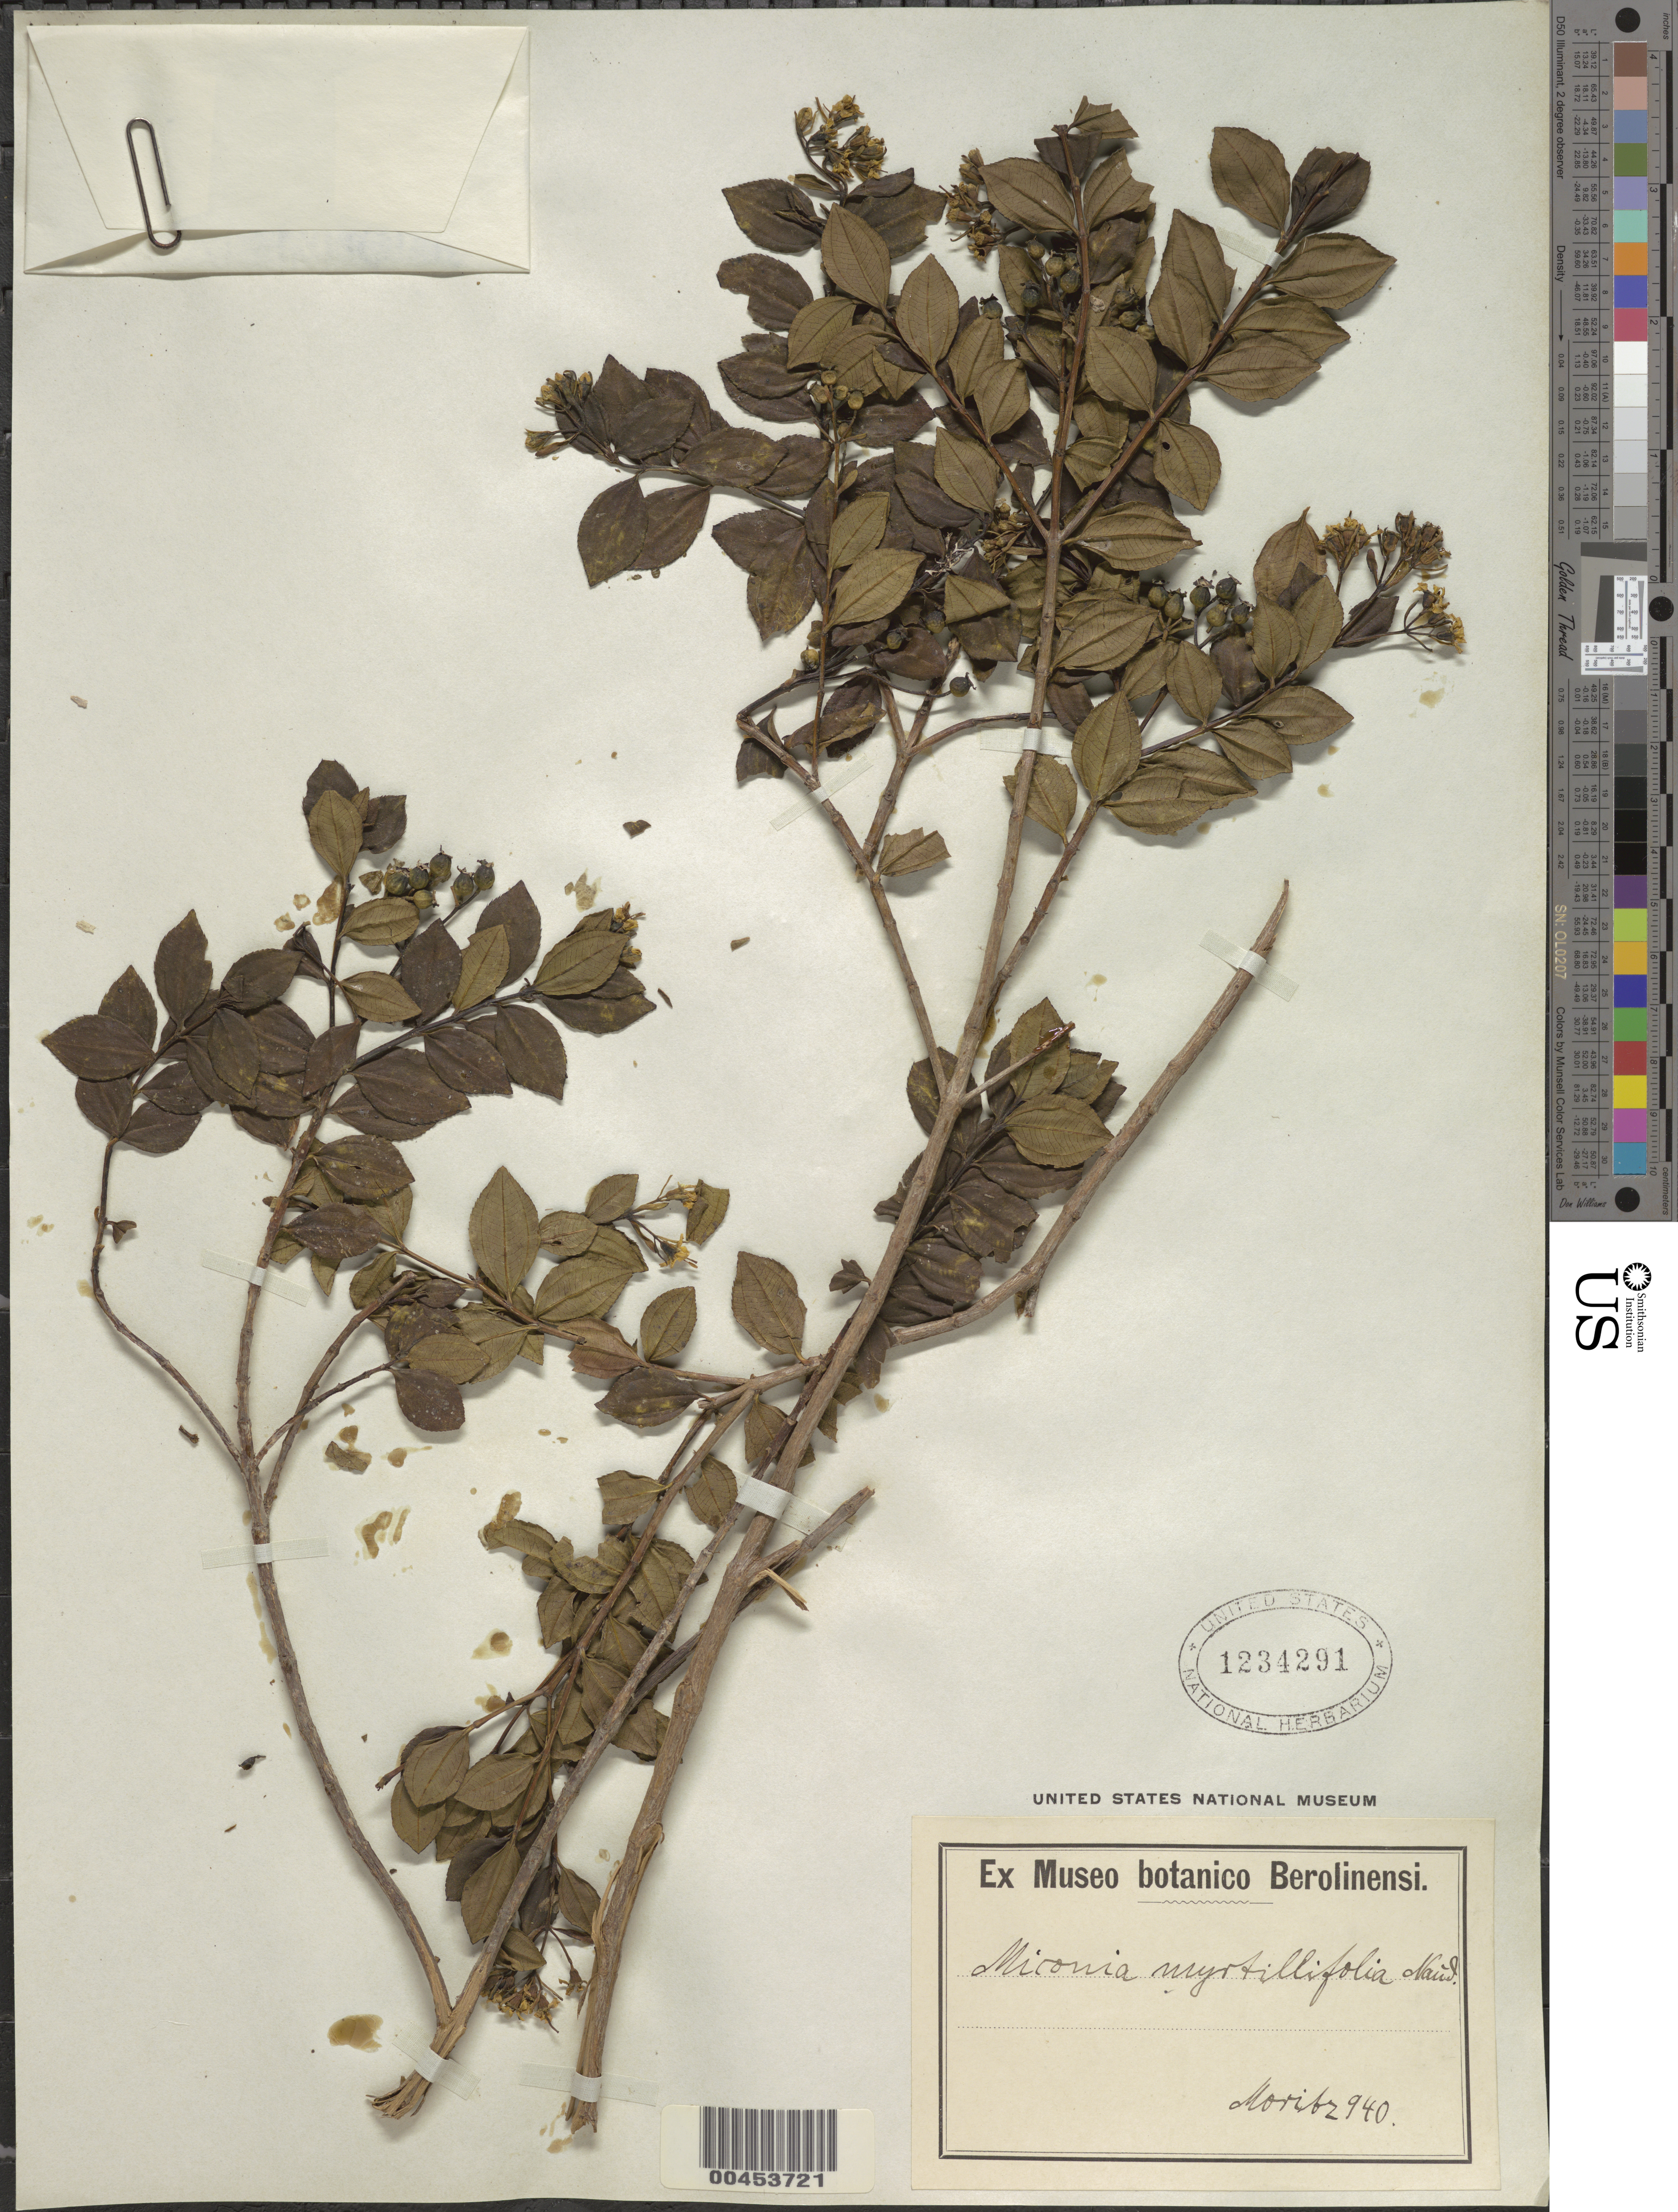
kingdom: Plantae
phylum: Tracheophyta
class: Magnoliopsida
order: Myrtales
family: Melastomataceae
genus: Miconia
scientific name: Miconia myrtillifolia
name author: Naudin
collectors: J. W. Moritz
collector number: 940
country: Venezuela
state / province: Mérida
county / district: Libertador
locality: Mérida Merida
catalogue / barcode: US 1234291